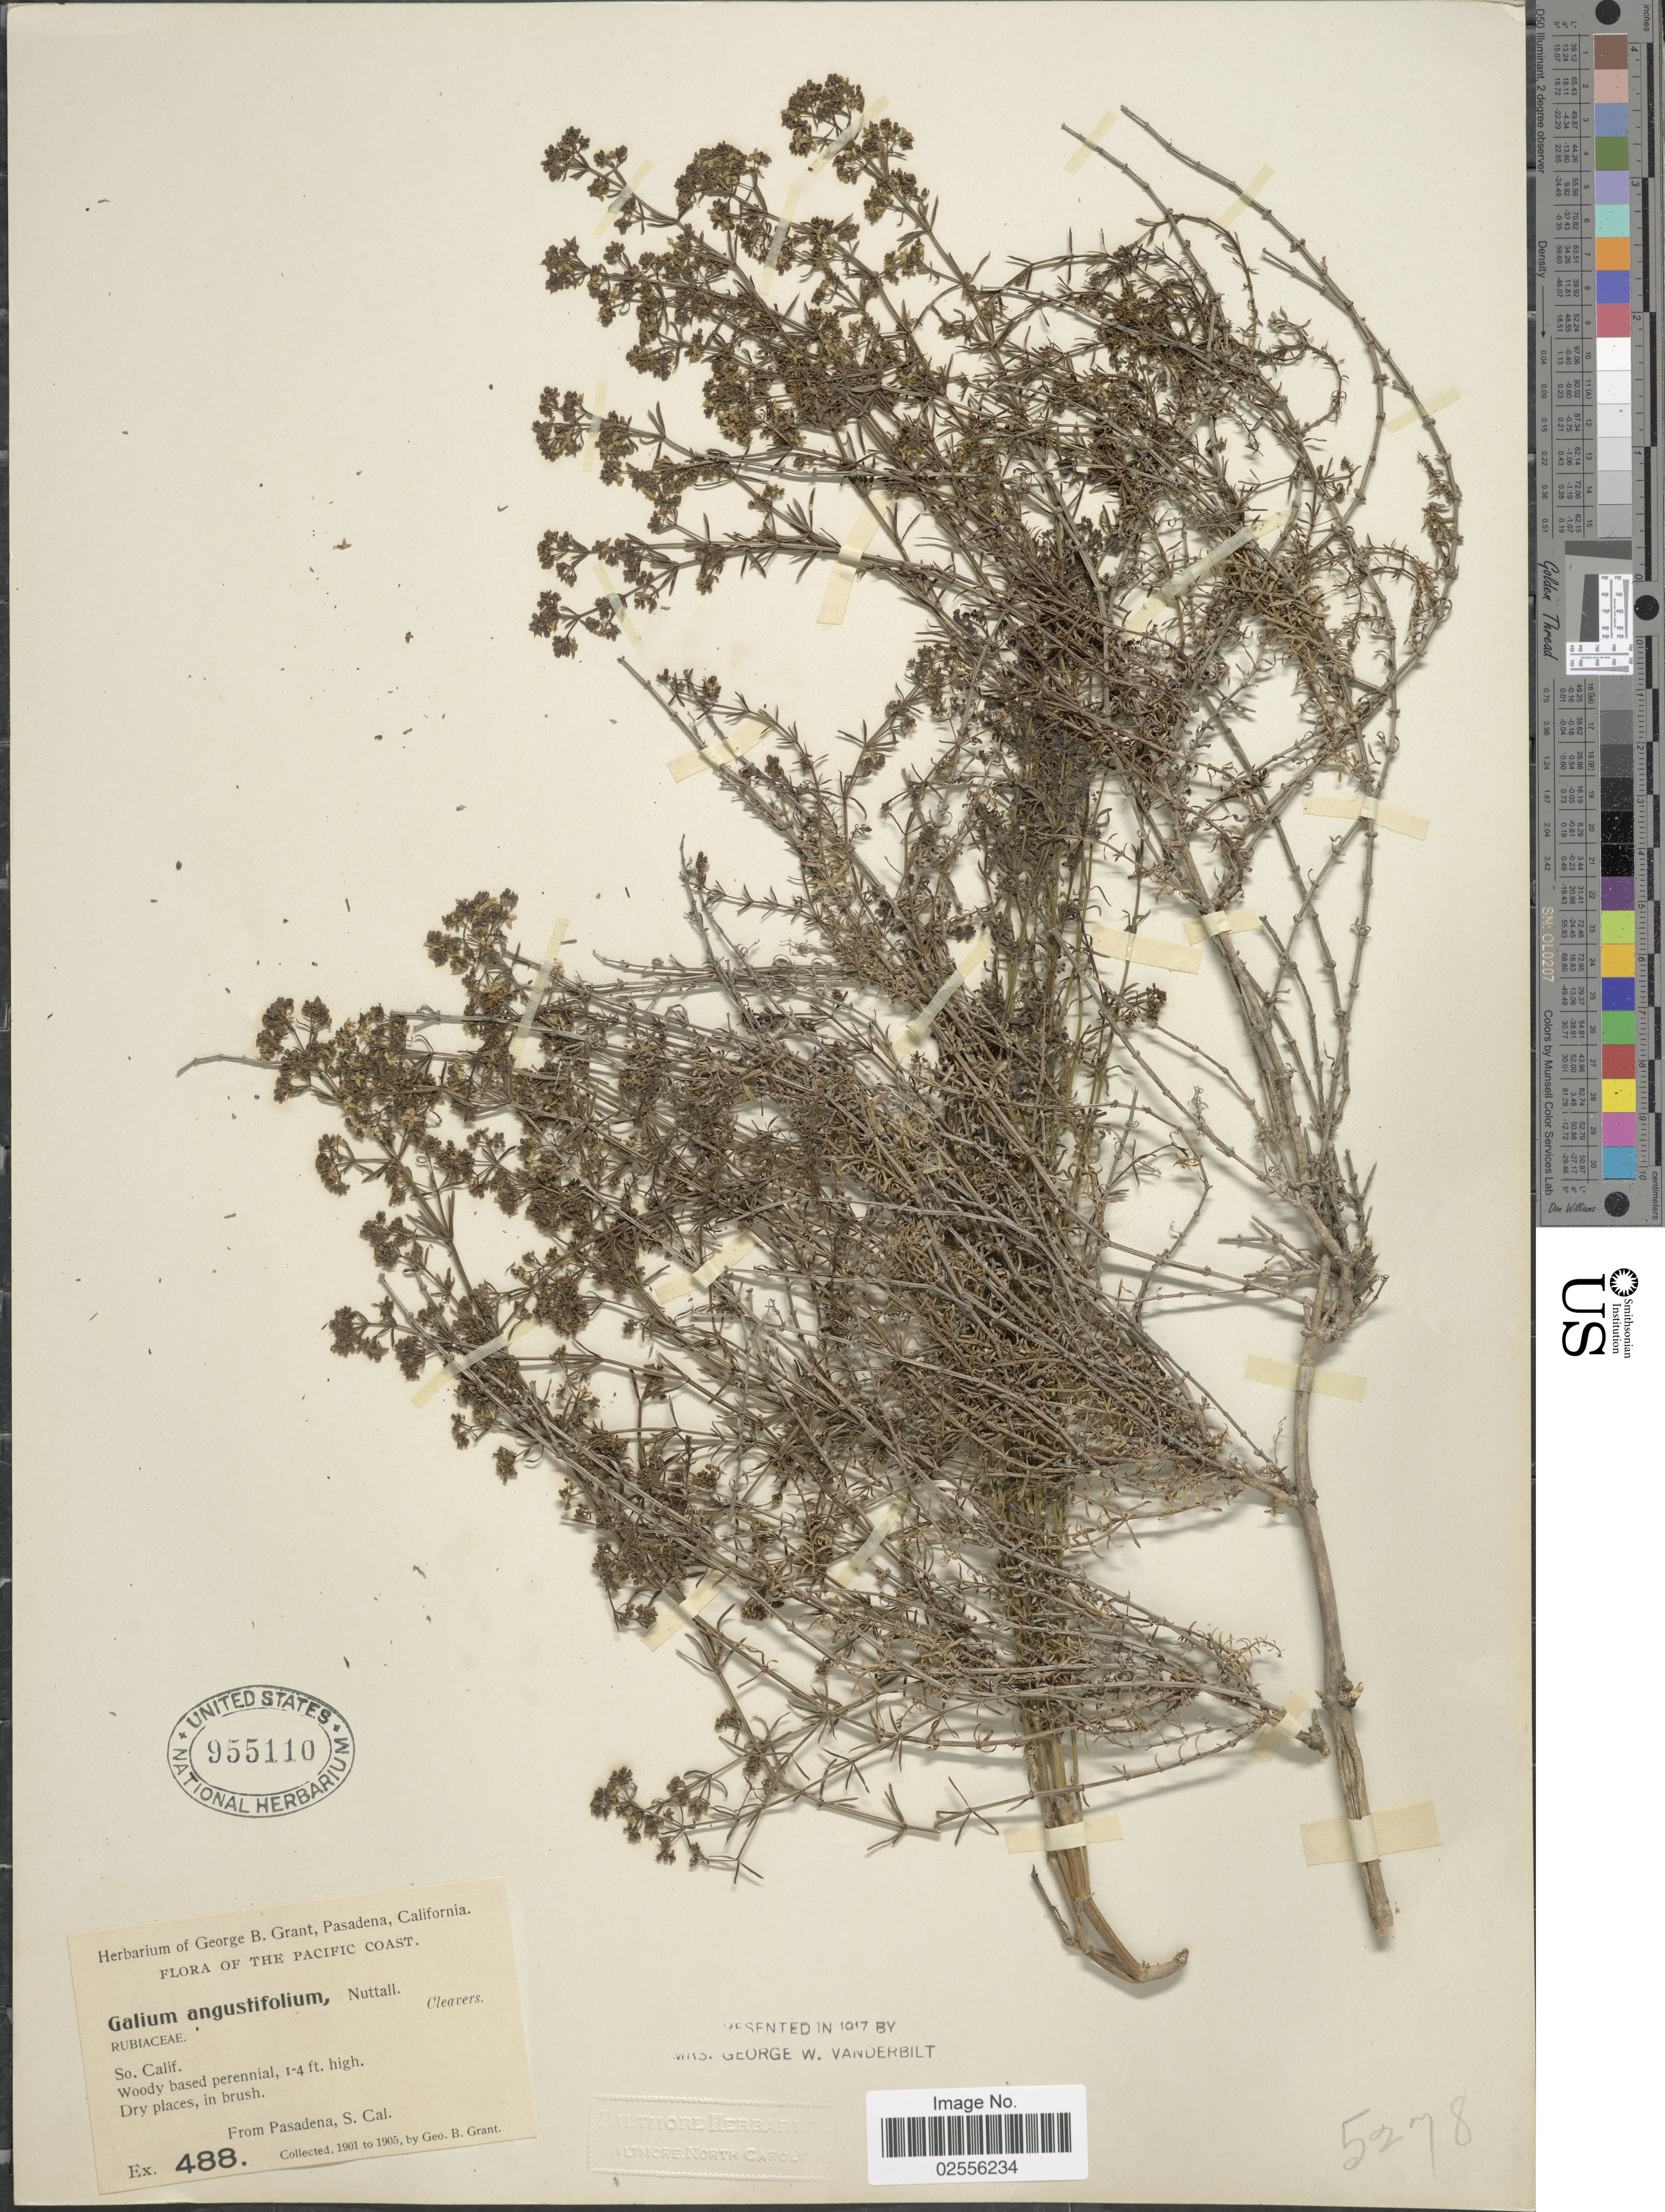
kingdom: Plantae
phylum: Tracheophyta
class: Magnoliopsida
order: Gentianales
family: Rubiaceae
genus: Galium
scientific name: Galium angustifolium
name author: Nutt.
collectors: G. Grant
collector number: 488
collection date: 1901/1905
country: United States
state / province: California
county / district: Los Angeles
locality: The Pacific Coast, So. Calif., woody based perennial, dry places, in brush, Pasadena, S. Cal.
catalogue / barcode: US 955110